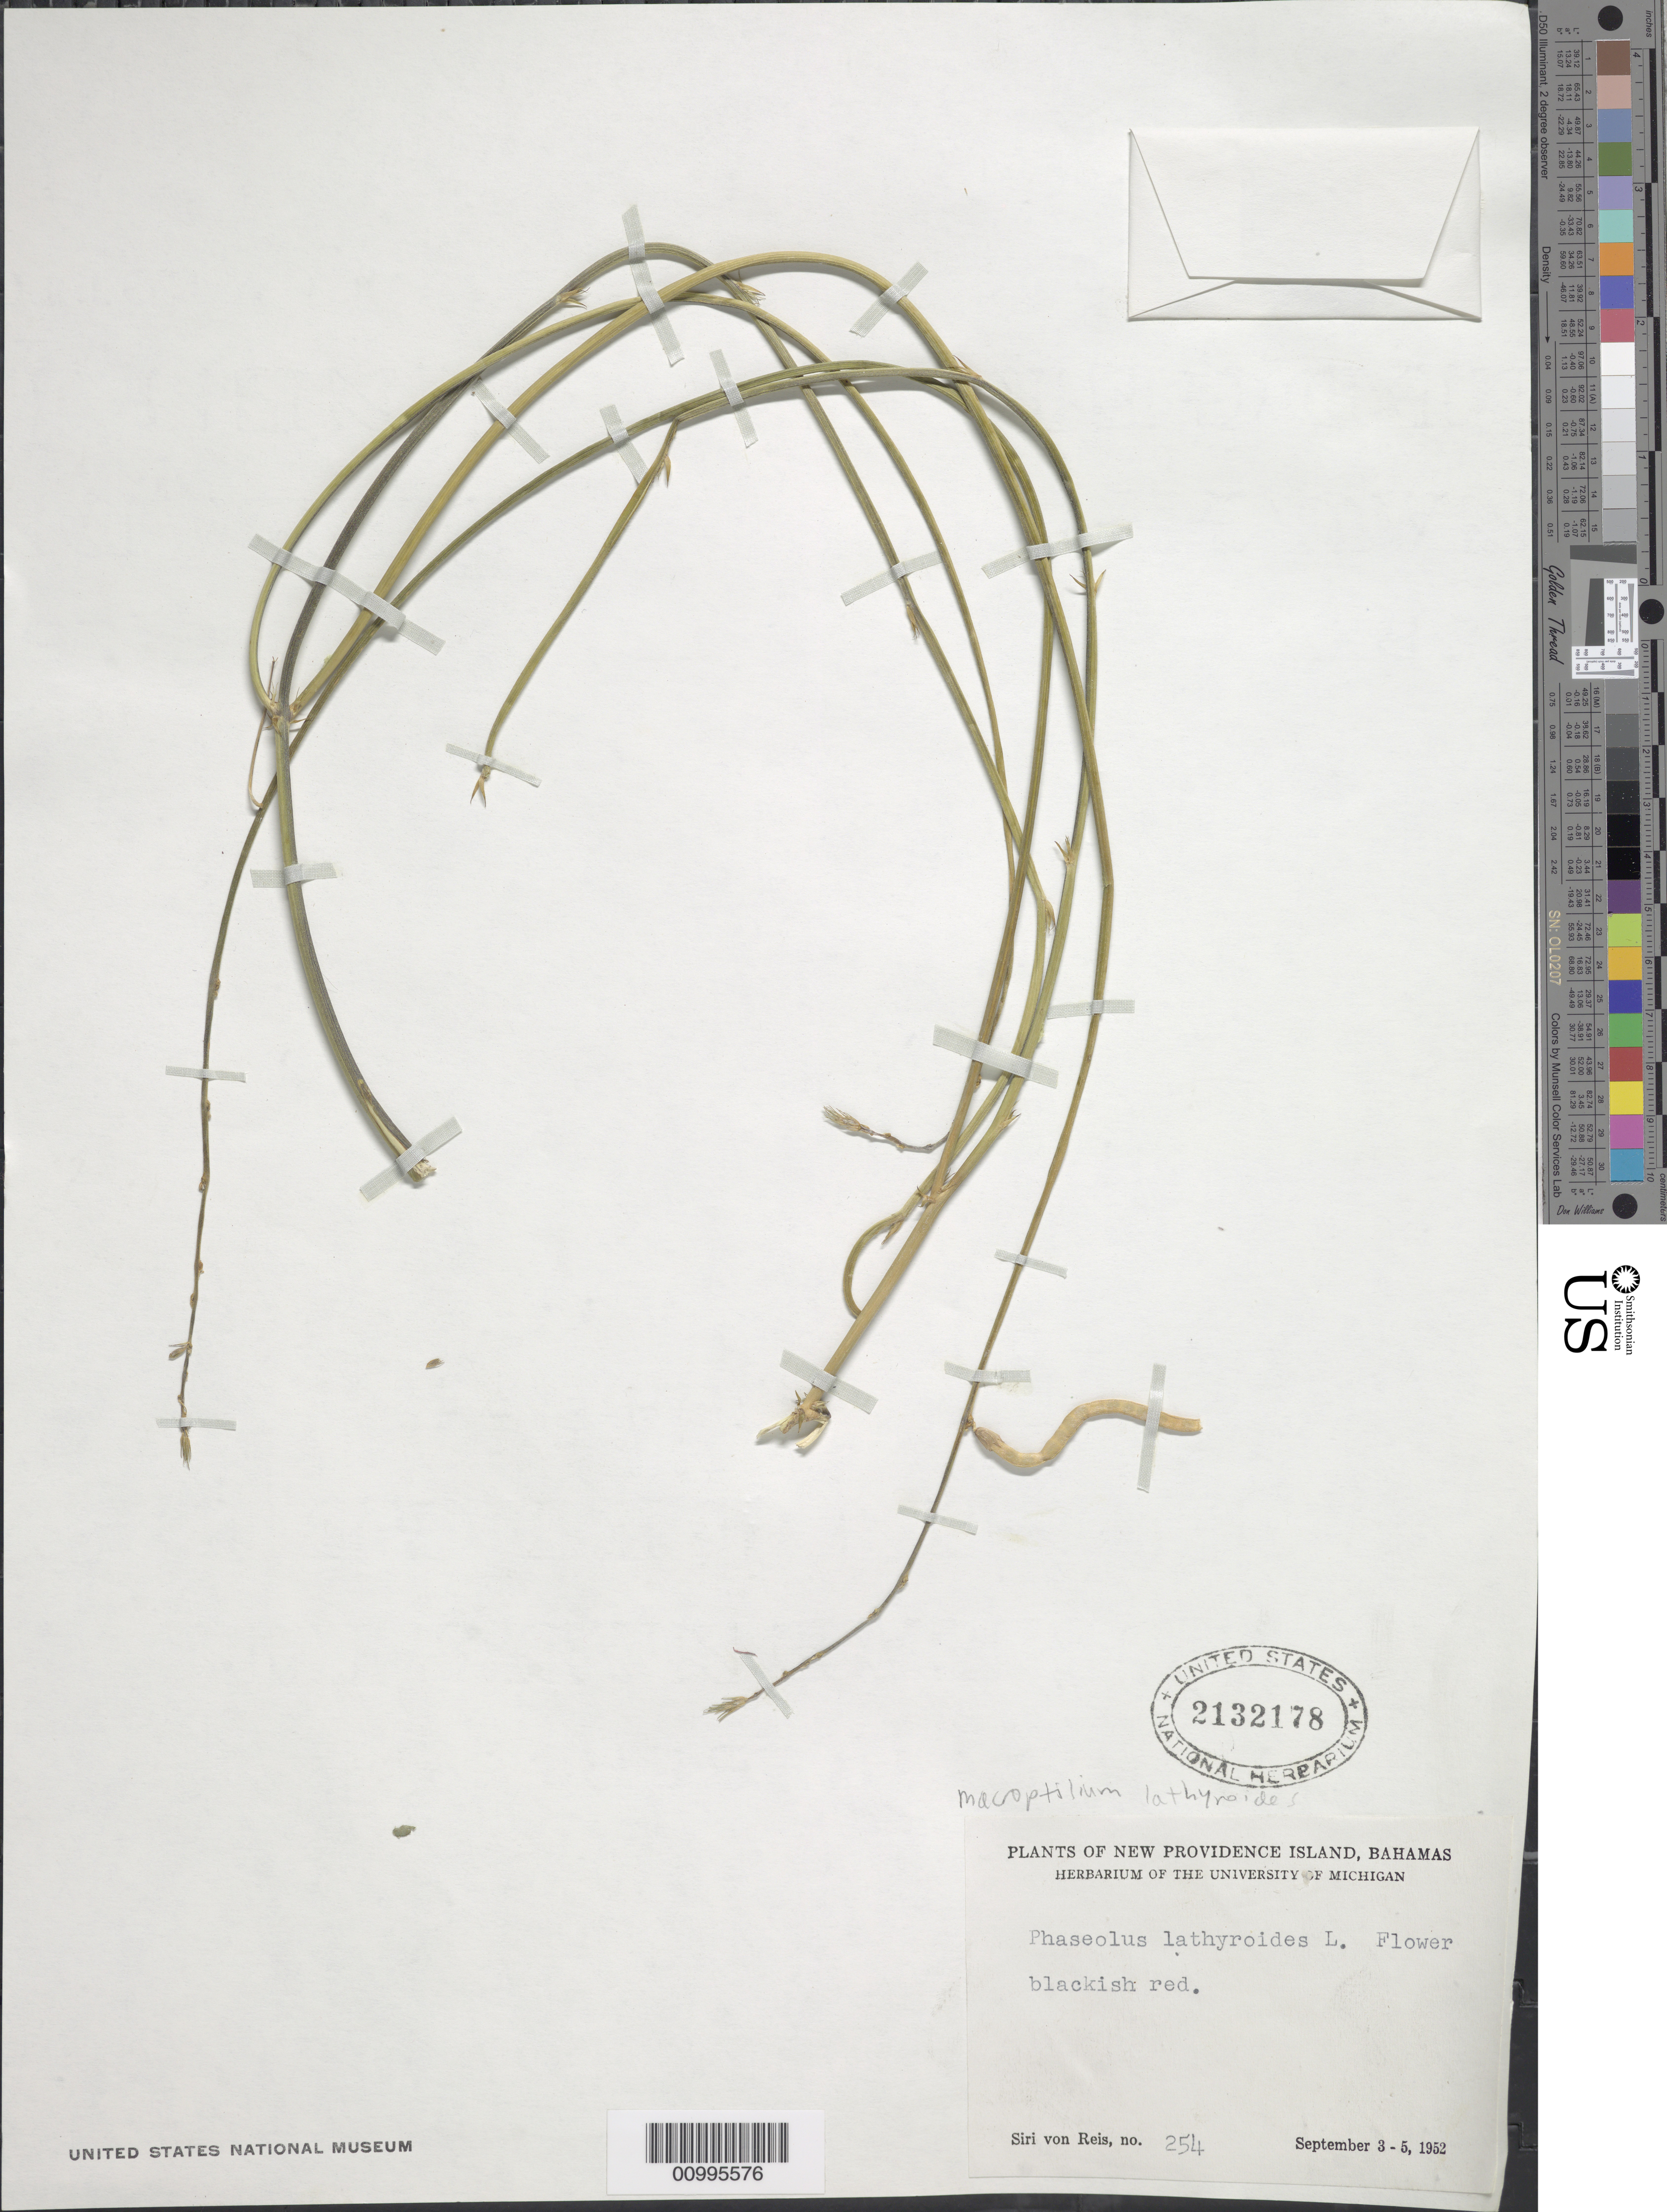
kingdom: Plantae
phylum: Tracheophyta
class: Magnoliopsida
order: Fabales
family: Fabaceae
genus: Macroptilium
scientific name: Macroptilium lathyroides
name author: (L.) Urb.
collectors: S. von Reis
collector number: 254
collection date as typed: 03 Sep 1952 to 05 Sep 1952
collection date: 1952-09-03/1952-09-05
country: Bahamas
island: New Providence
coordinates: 0 N, 0 E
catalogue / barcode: US 2132178